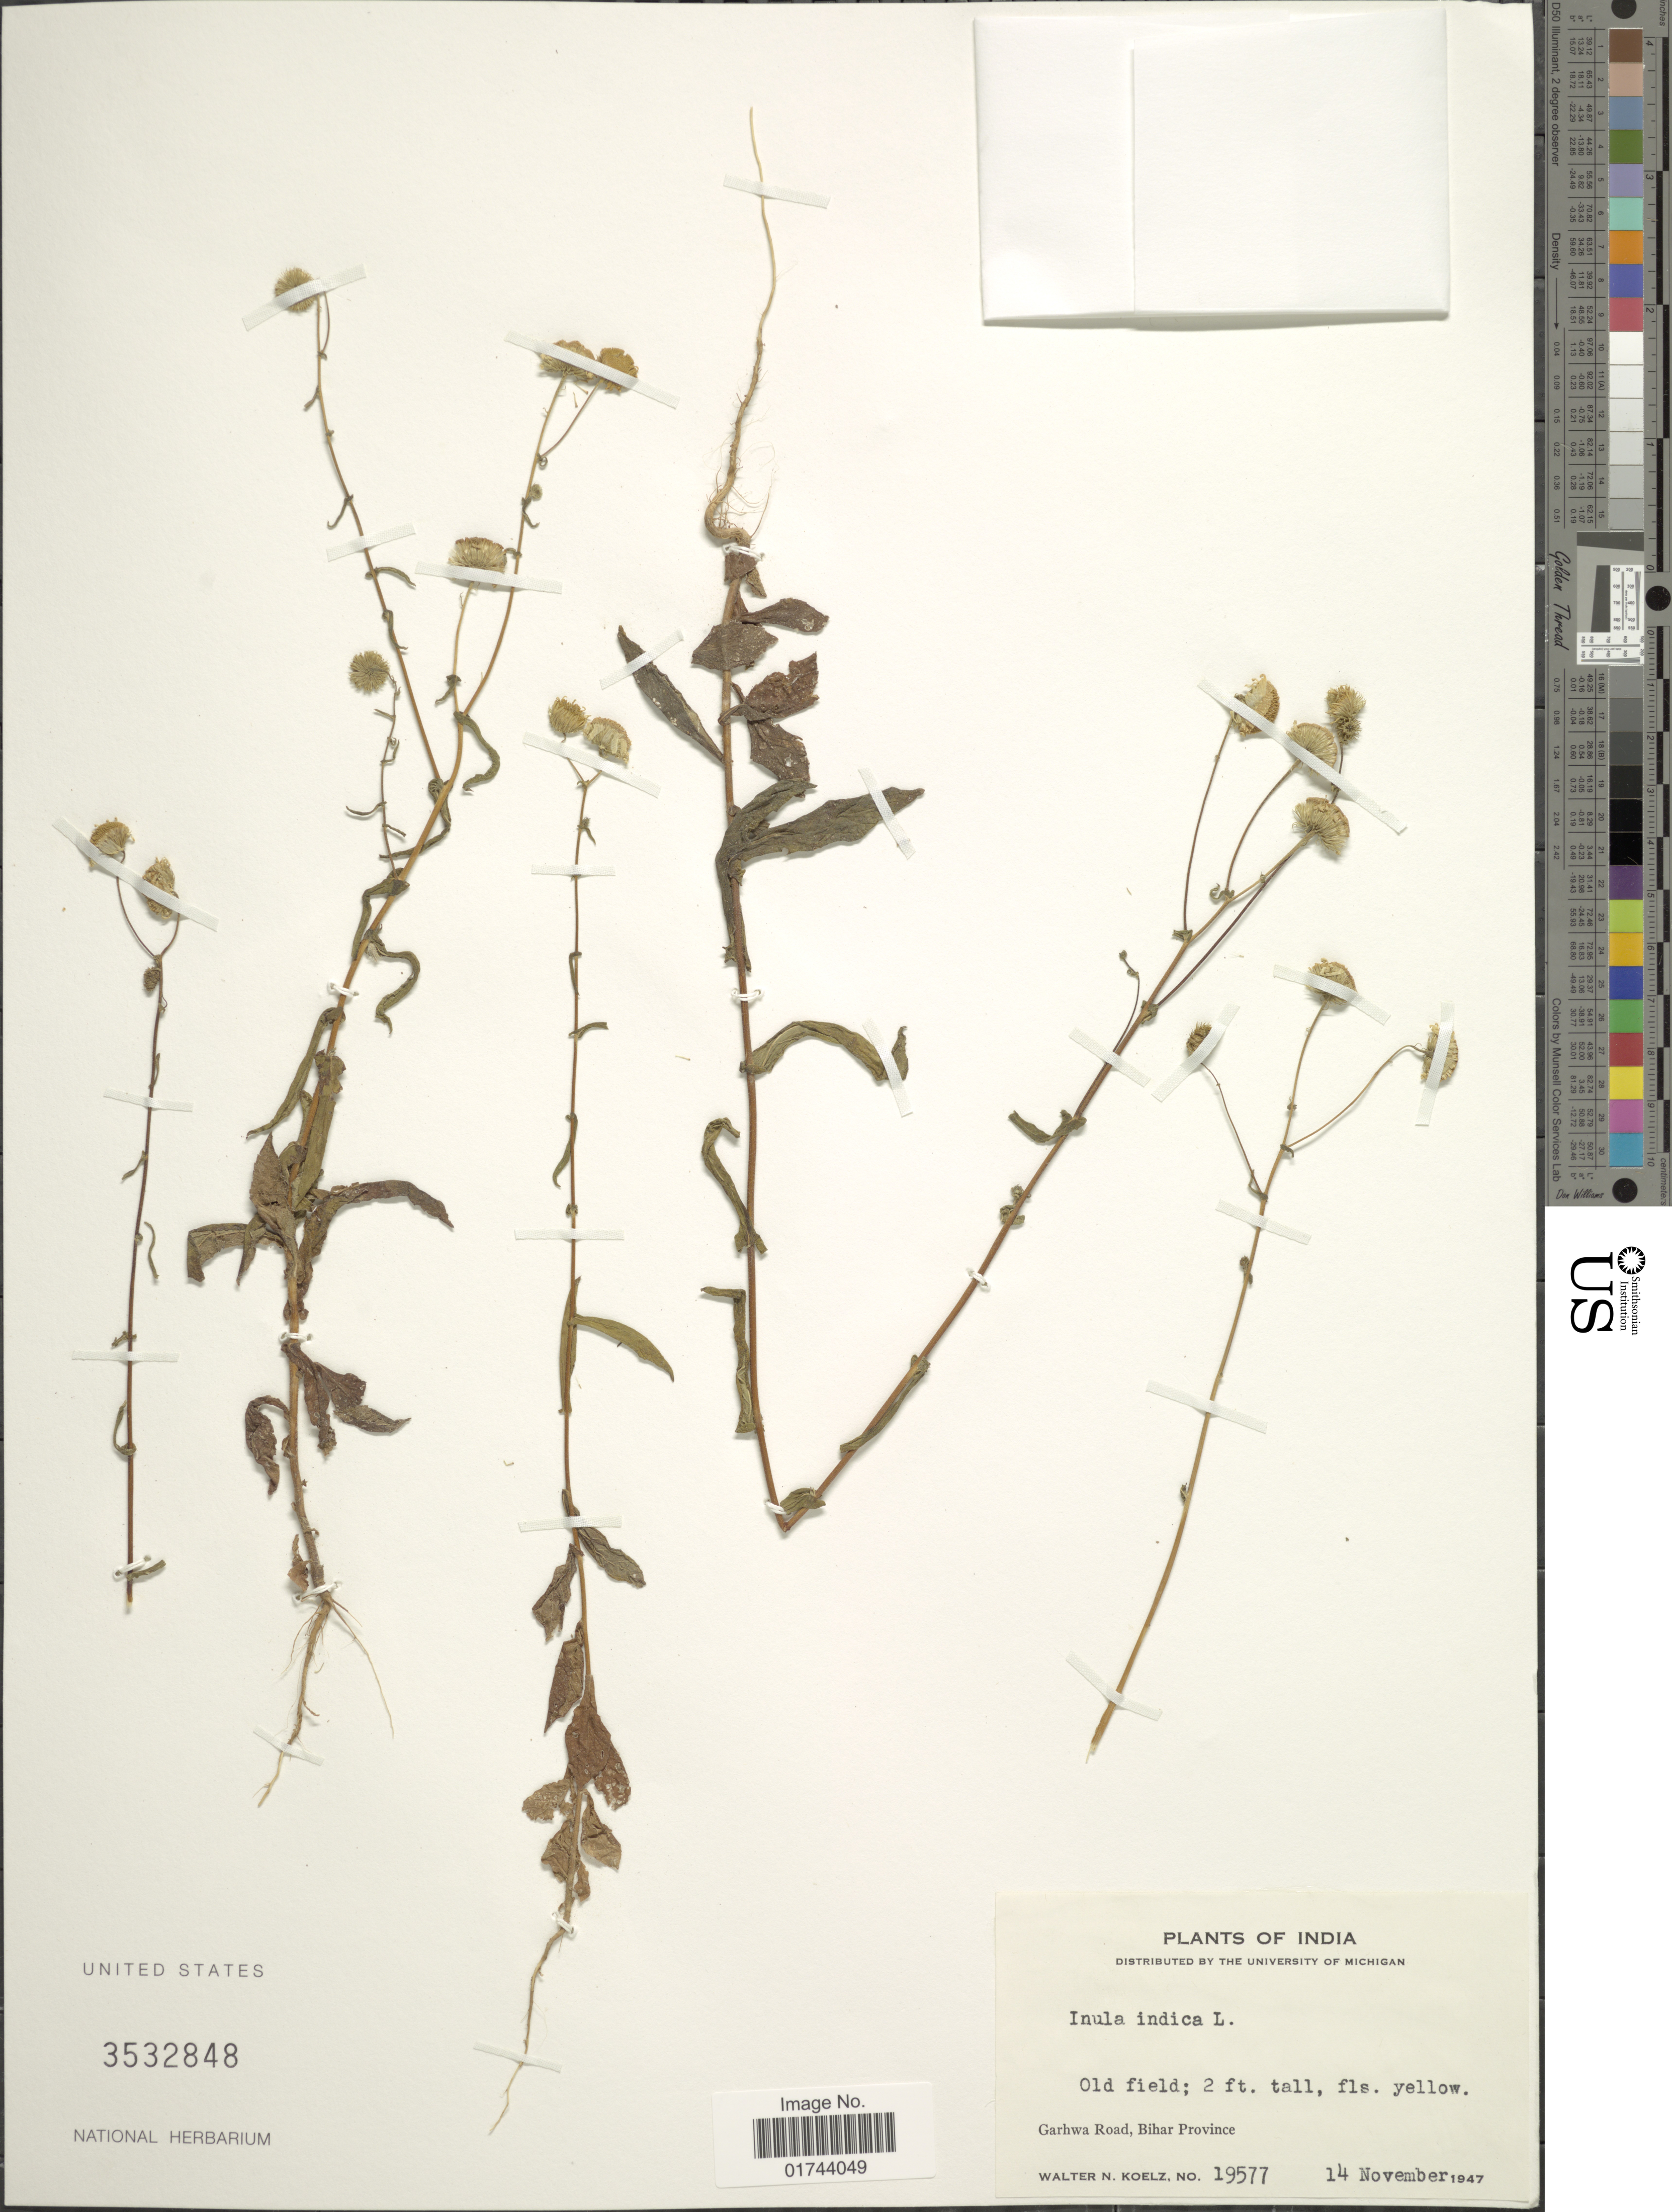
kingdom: Plantae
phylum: Tracheophyta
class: Magnoliopsida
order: Asterales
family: Asteraceae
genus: Inula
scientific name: Inula indica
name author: L.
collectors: W. N. Koelz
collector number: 19577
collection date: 1947-11-14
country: India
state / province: Bihar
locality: Garhwa Road, Bihar Province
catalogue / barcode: US 3532848